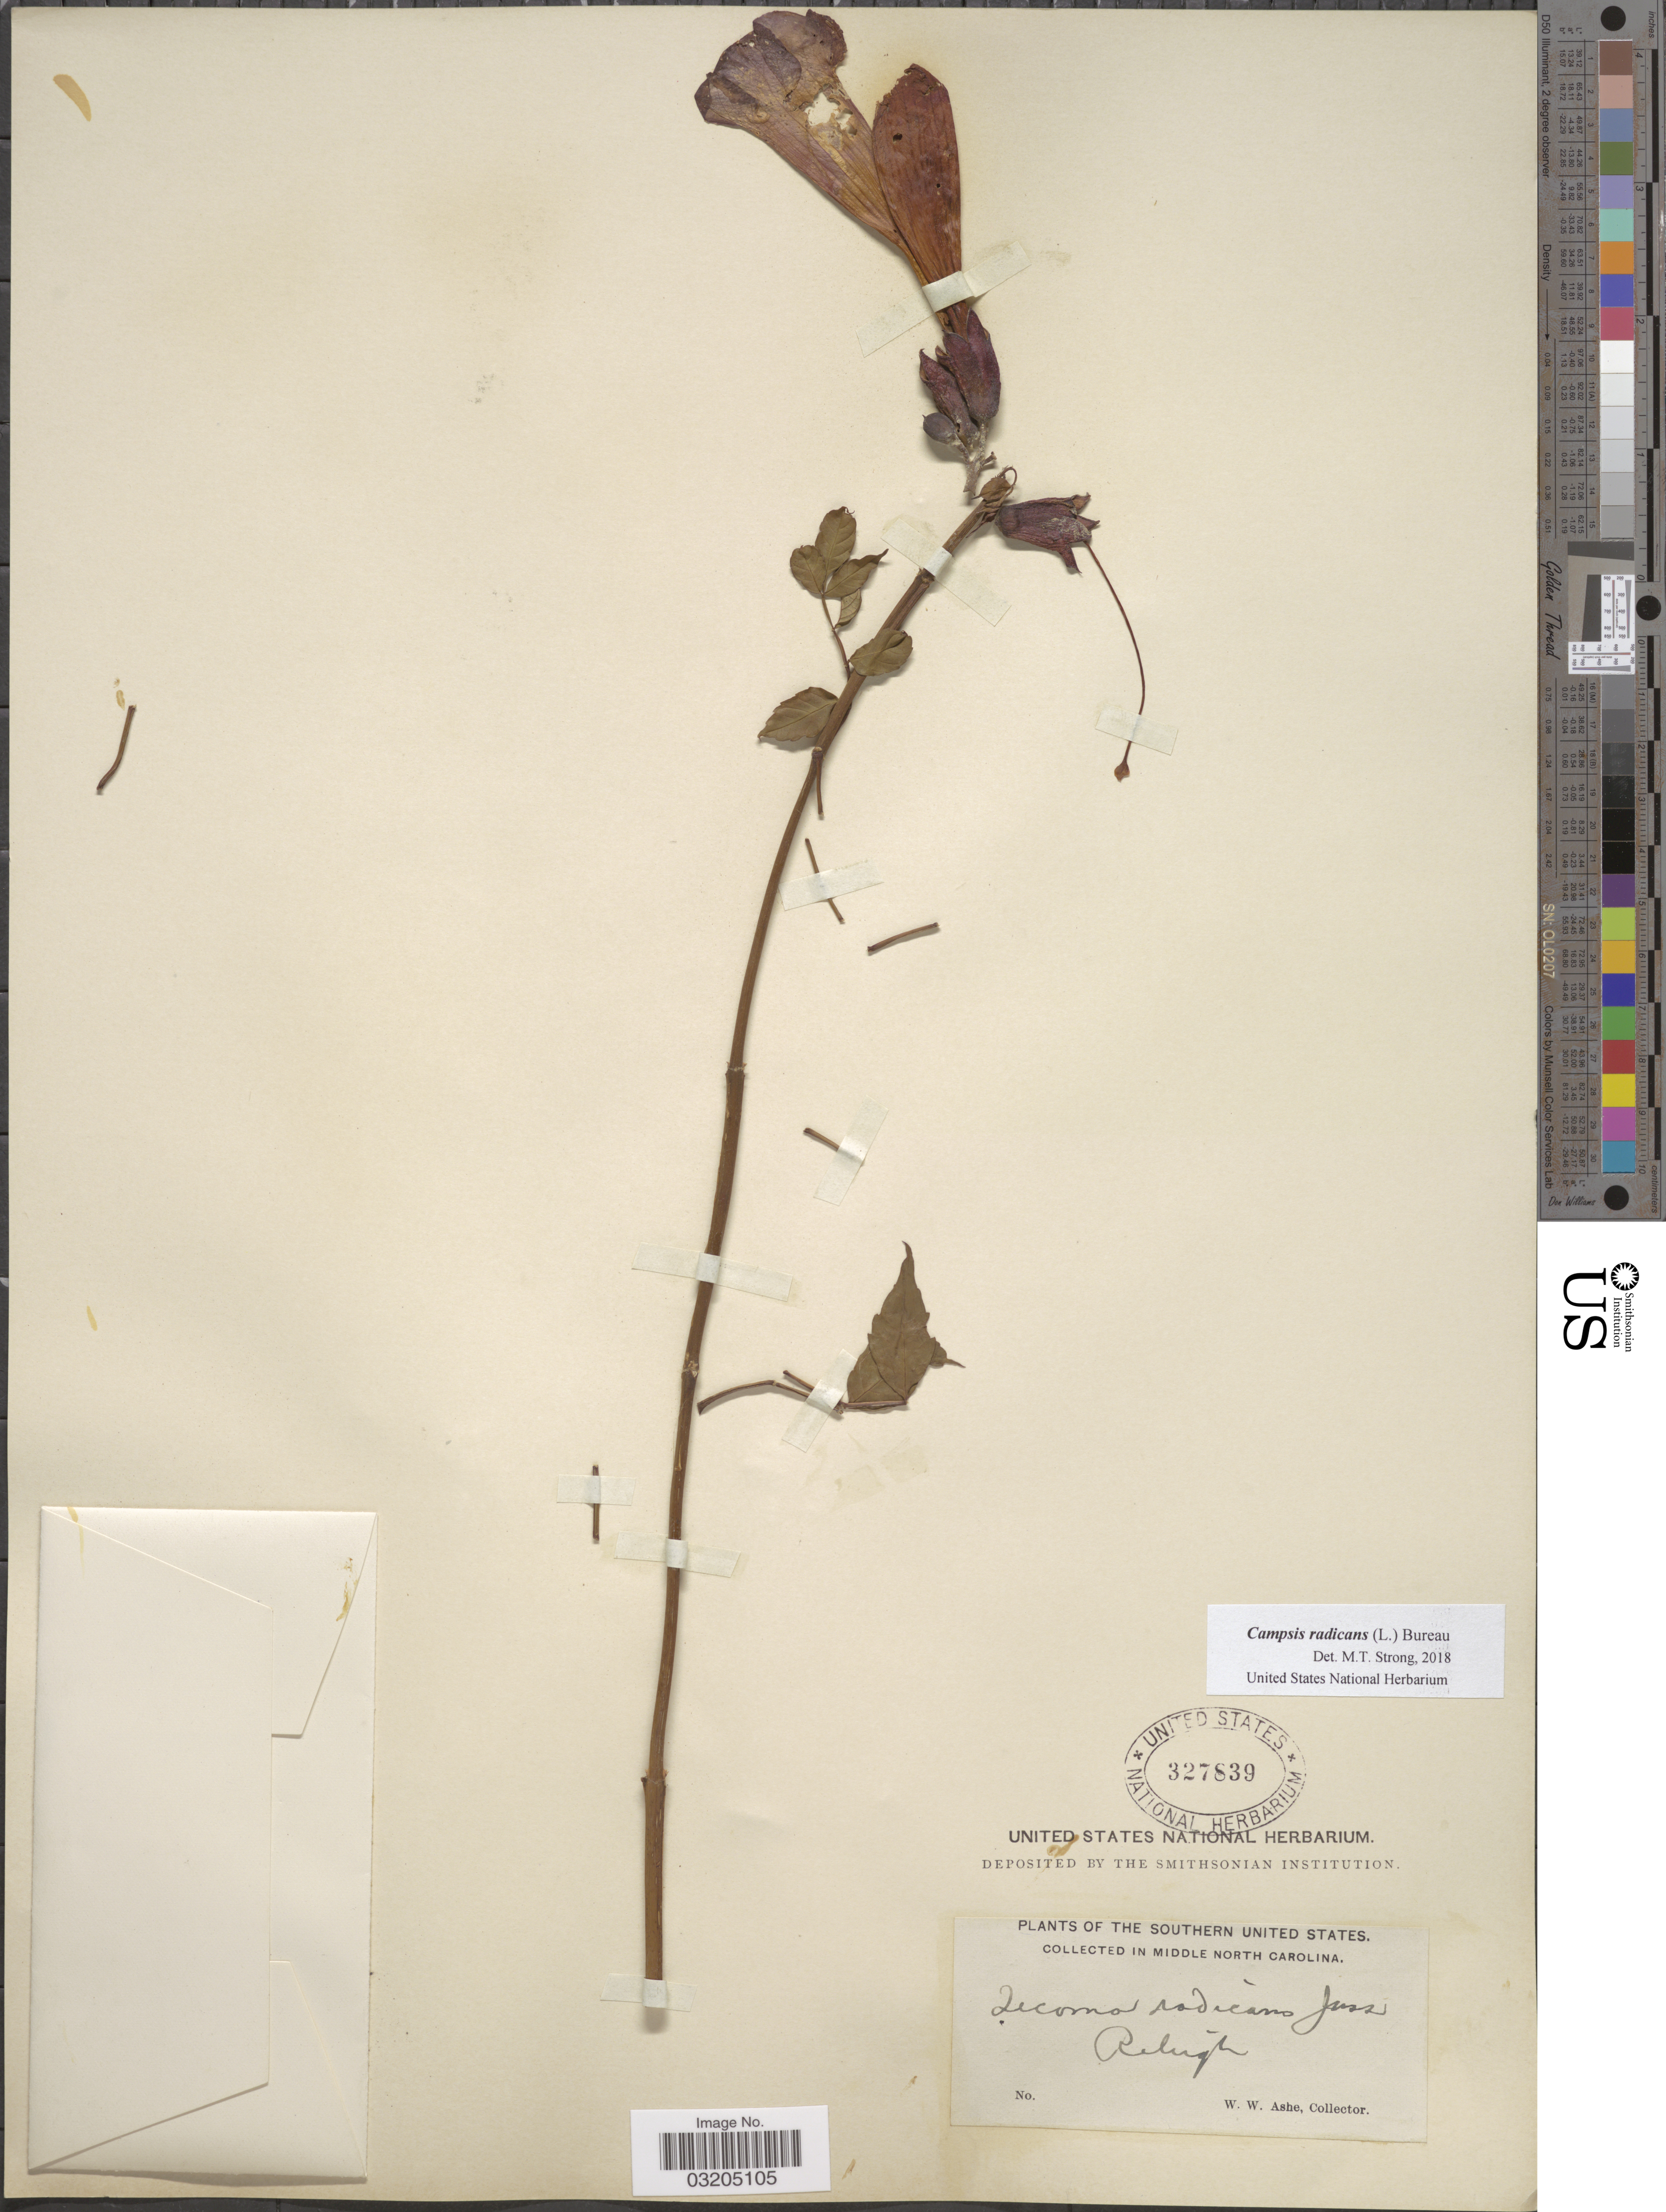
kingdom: Plantae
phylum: Tracheophyta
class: Magnoliopsida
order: Lamiales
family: Bignoniaceae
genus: Campsis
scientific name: Campsis radicans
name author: (L.) Seem.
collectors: W. W. Ashe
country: United States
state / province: North Carolina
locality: The Southern United States. In Middle North Carolina. Raleigh.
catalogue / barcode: US 327839